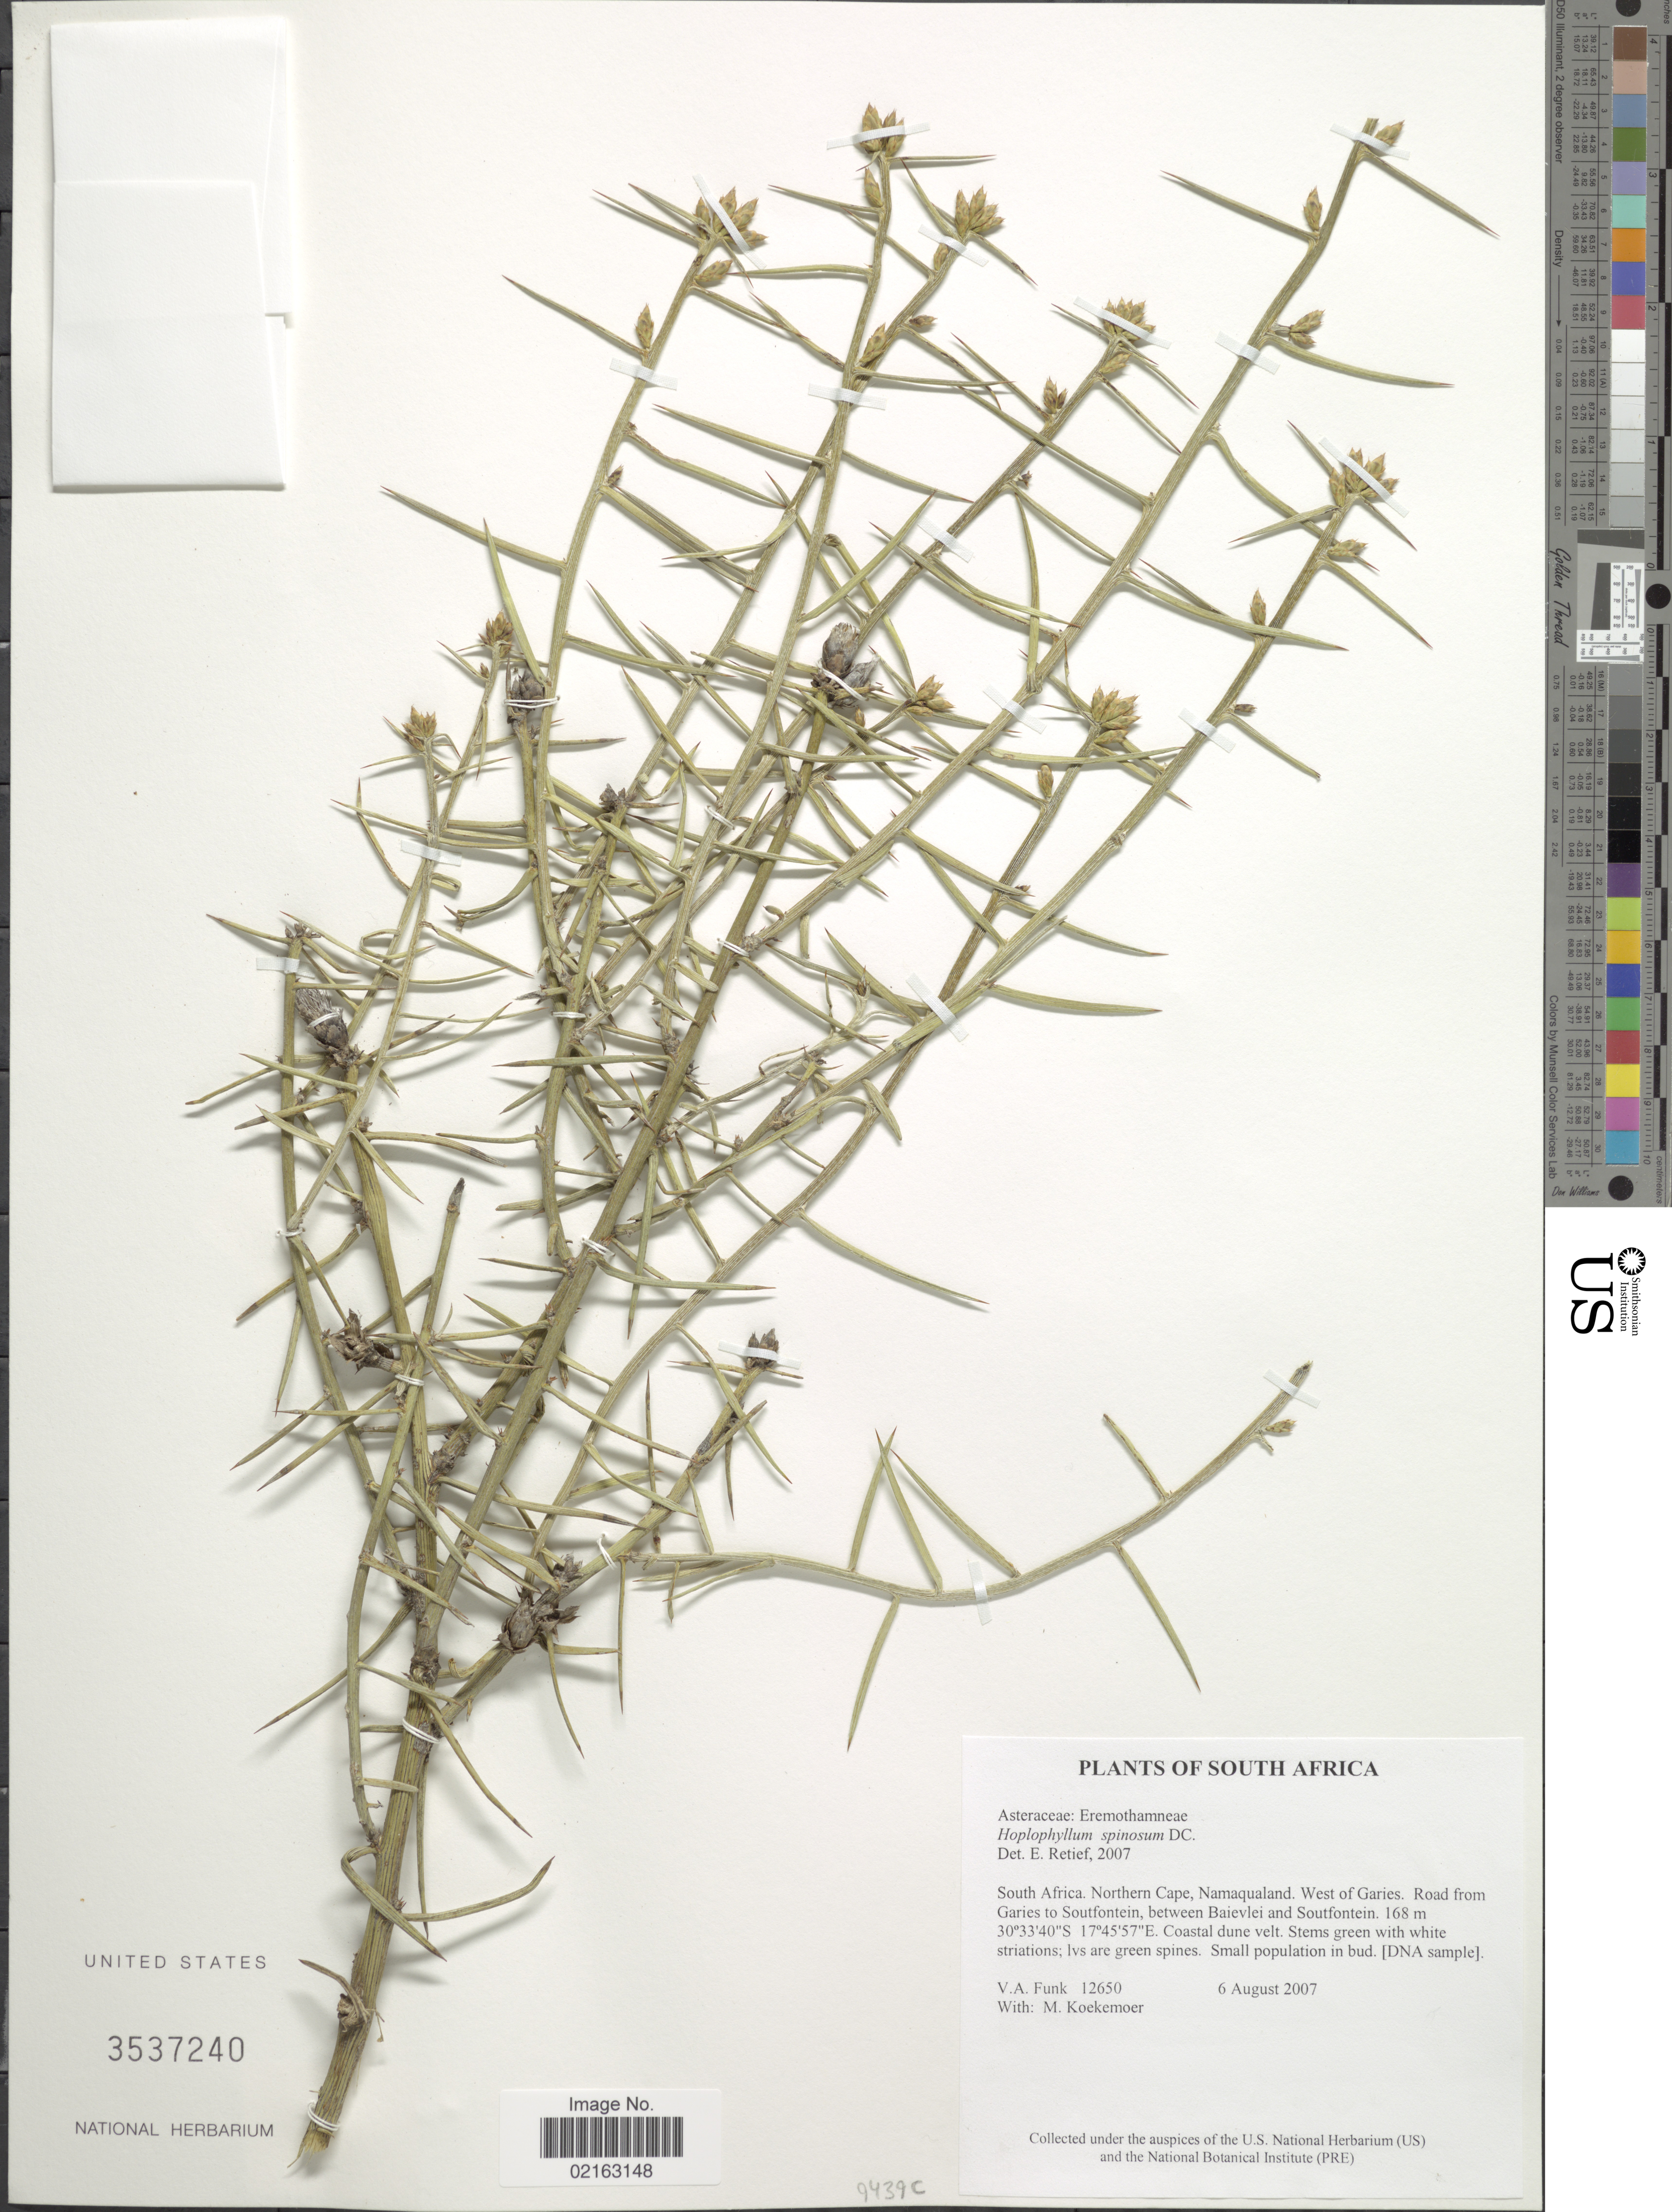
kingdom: Plantae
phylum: Tracheophyta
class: Magnoliopsida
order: Asterales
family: Asteraceae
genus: Hoplophyllum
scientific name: Hoplophyllum spinosum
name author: DC.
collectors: V. Funk & M. Koekemoer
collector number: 12650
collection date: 2007-08-06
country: South Africa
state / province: Northern Cape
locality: South Africa. Northern Cape, Namaqualand, West of Garies. Road from Garies to Soutfontein, between Baievlei and Soutfontein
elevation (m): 168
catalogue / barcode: US 3537240